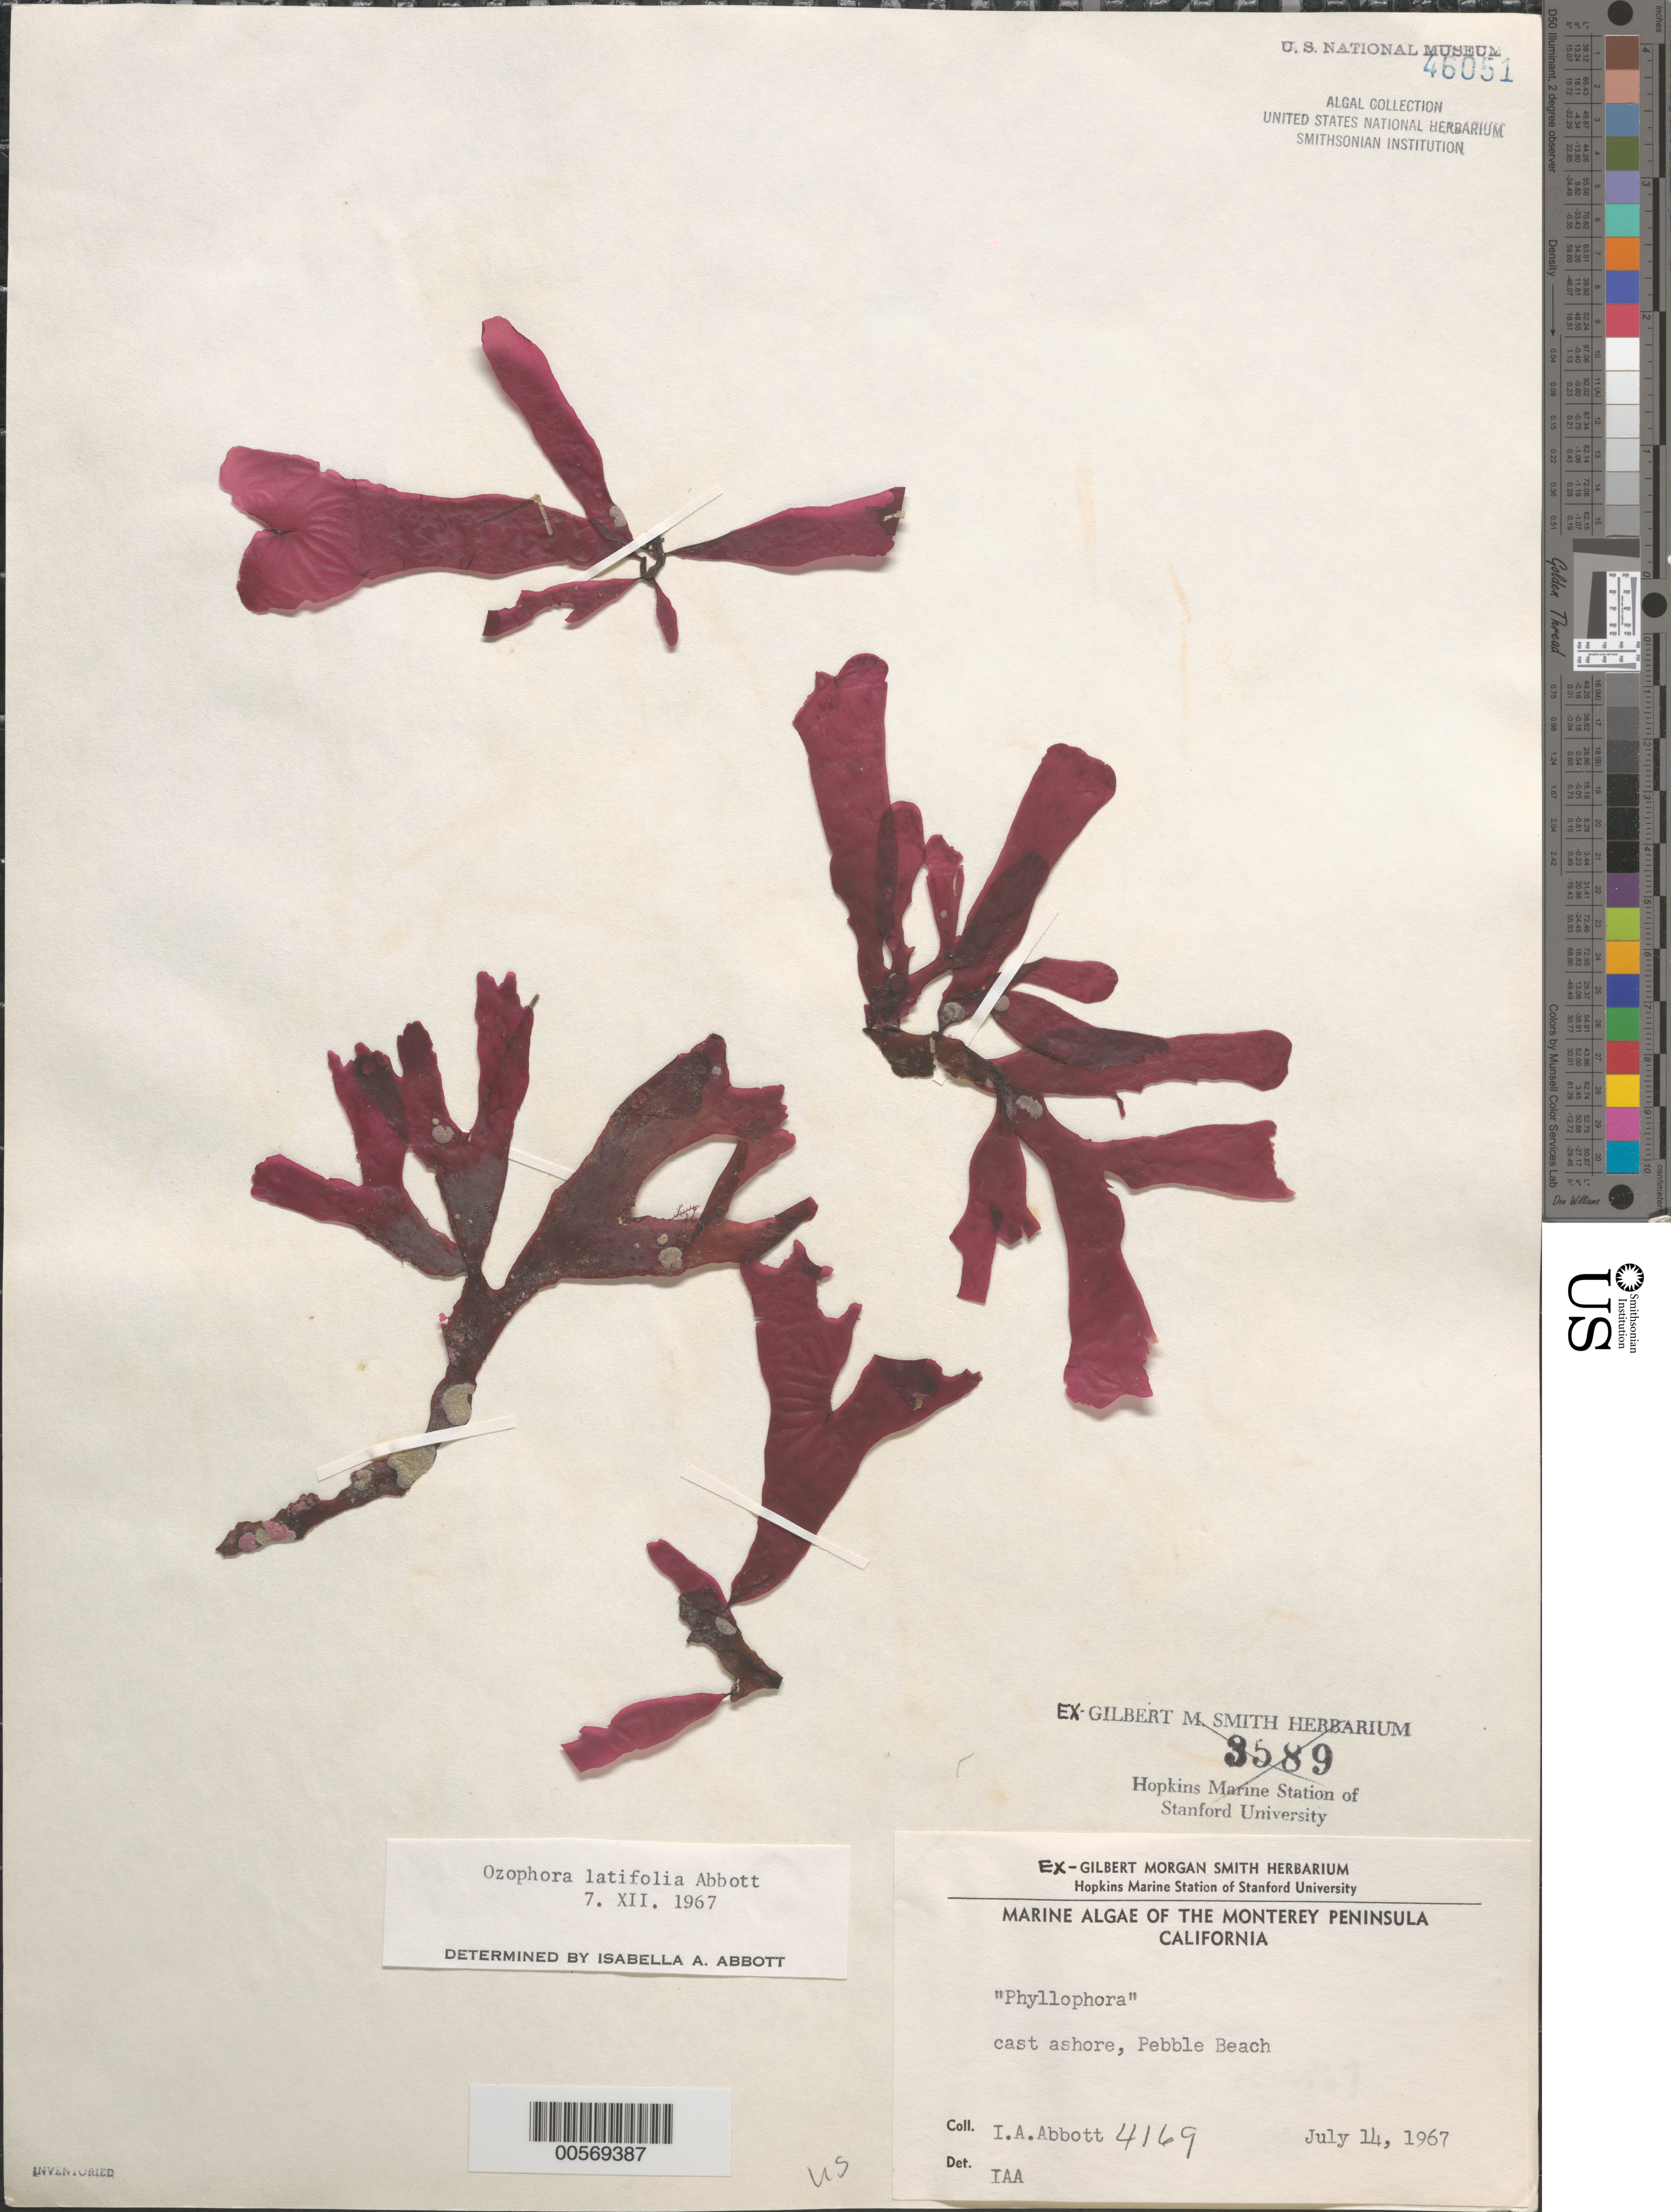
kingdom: Plantae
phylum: Rhodophyta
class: Florideophyceae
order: Gigartinales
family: Phyllophoraceae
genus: Ozophora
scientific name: Ozophora latifolia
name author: I.A. Abbott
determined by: Abbott, Isabella A.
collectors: I. A. Abbott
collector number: IAA 4169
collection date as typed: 14 Jul 1967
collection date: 1967-07-14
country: United States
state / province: California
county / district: Monterey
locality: Pebble Beach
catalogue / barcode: US 46051